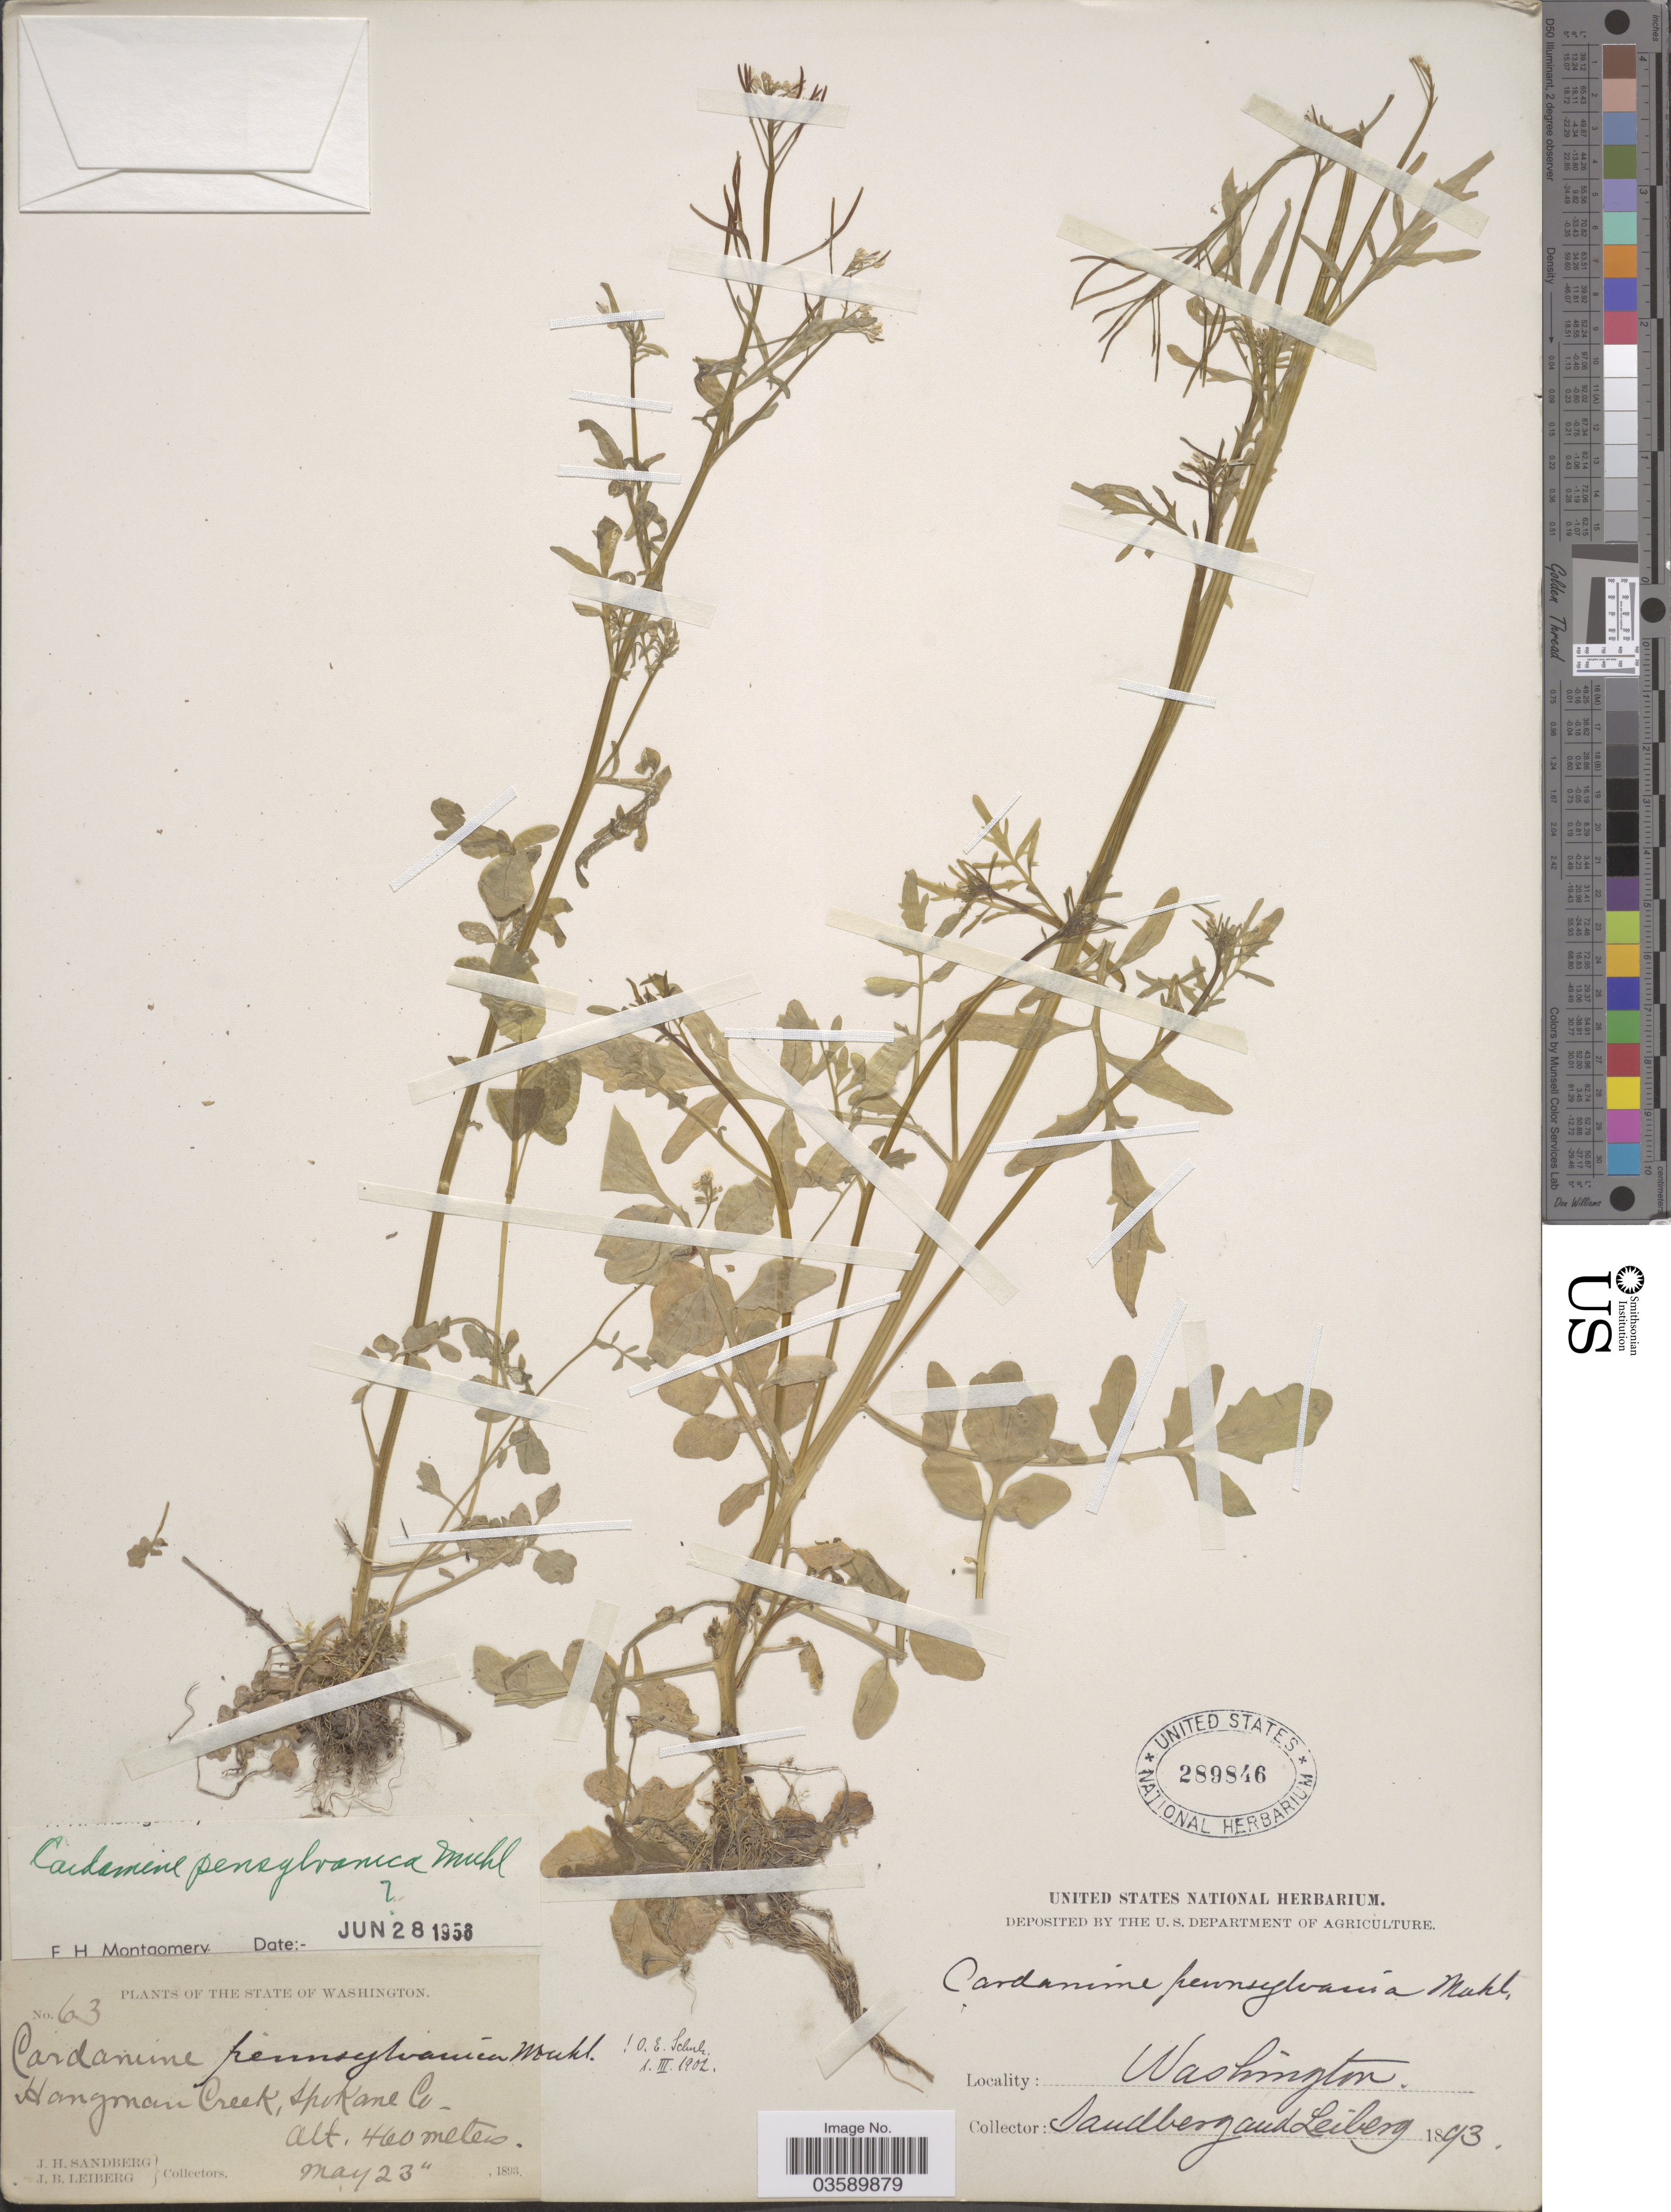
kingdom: Plantae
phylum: Tracheophyta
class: Magnoliopsida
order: Brassicales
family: Brassicaceae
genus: Cardamine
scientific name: Cardamine pensylvanica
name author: Muhl. ex Willd.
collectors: J. H. Sandberg & J. B. Leiberg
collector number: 63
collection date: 1893-05-23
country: United States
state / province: Washington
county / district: Spokane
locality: Hangman Creek, Spokane Co.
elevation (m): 460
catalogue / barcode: US 289846